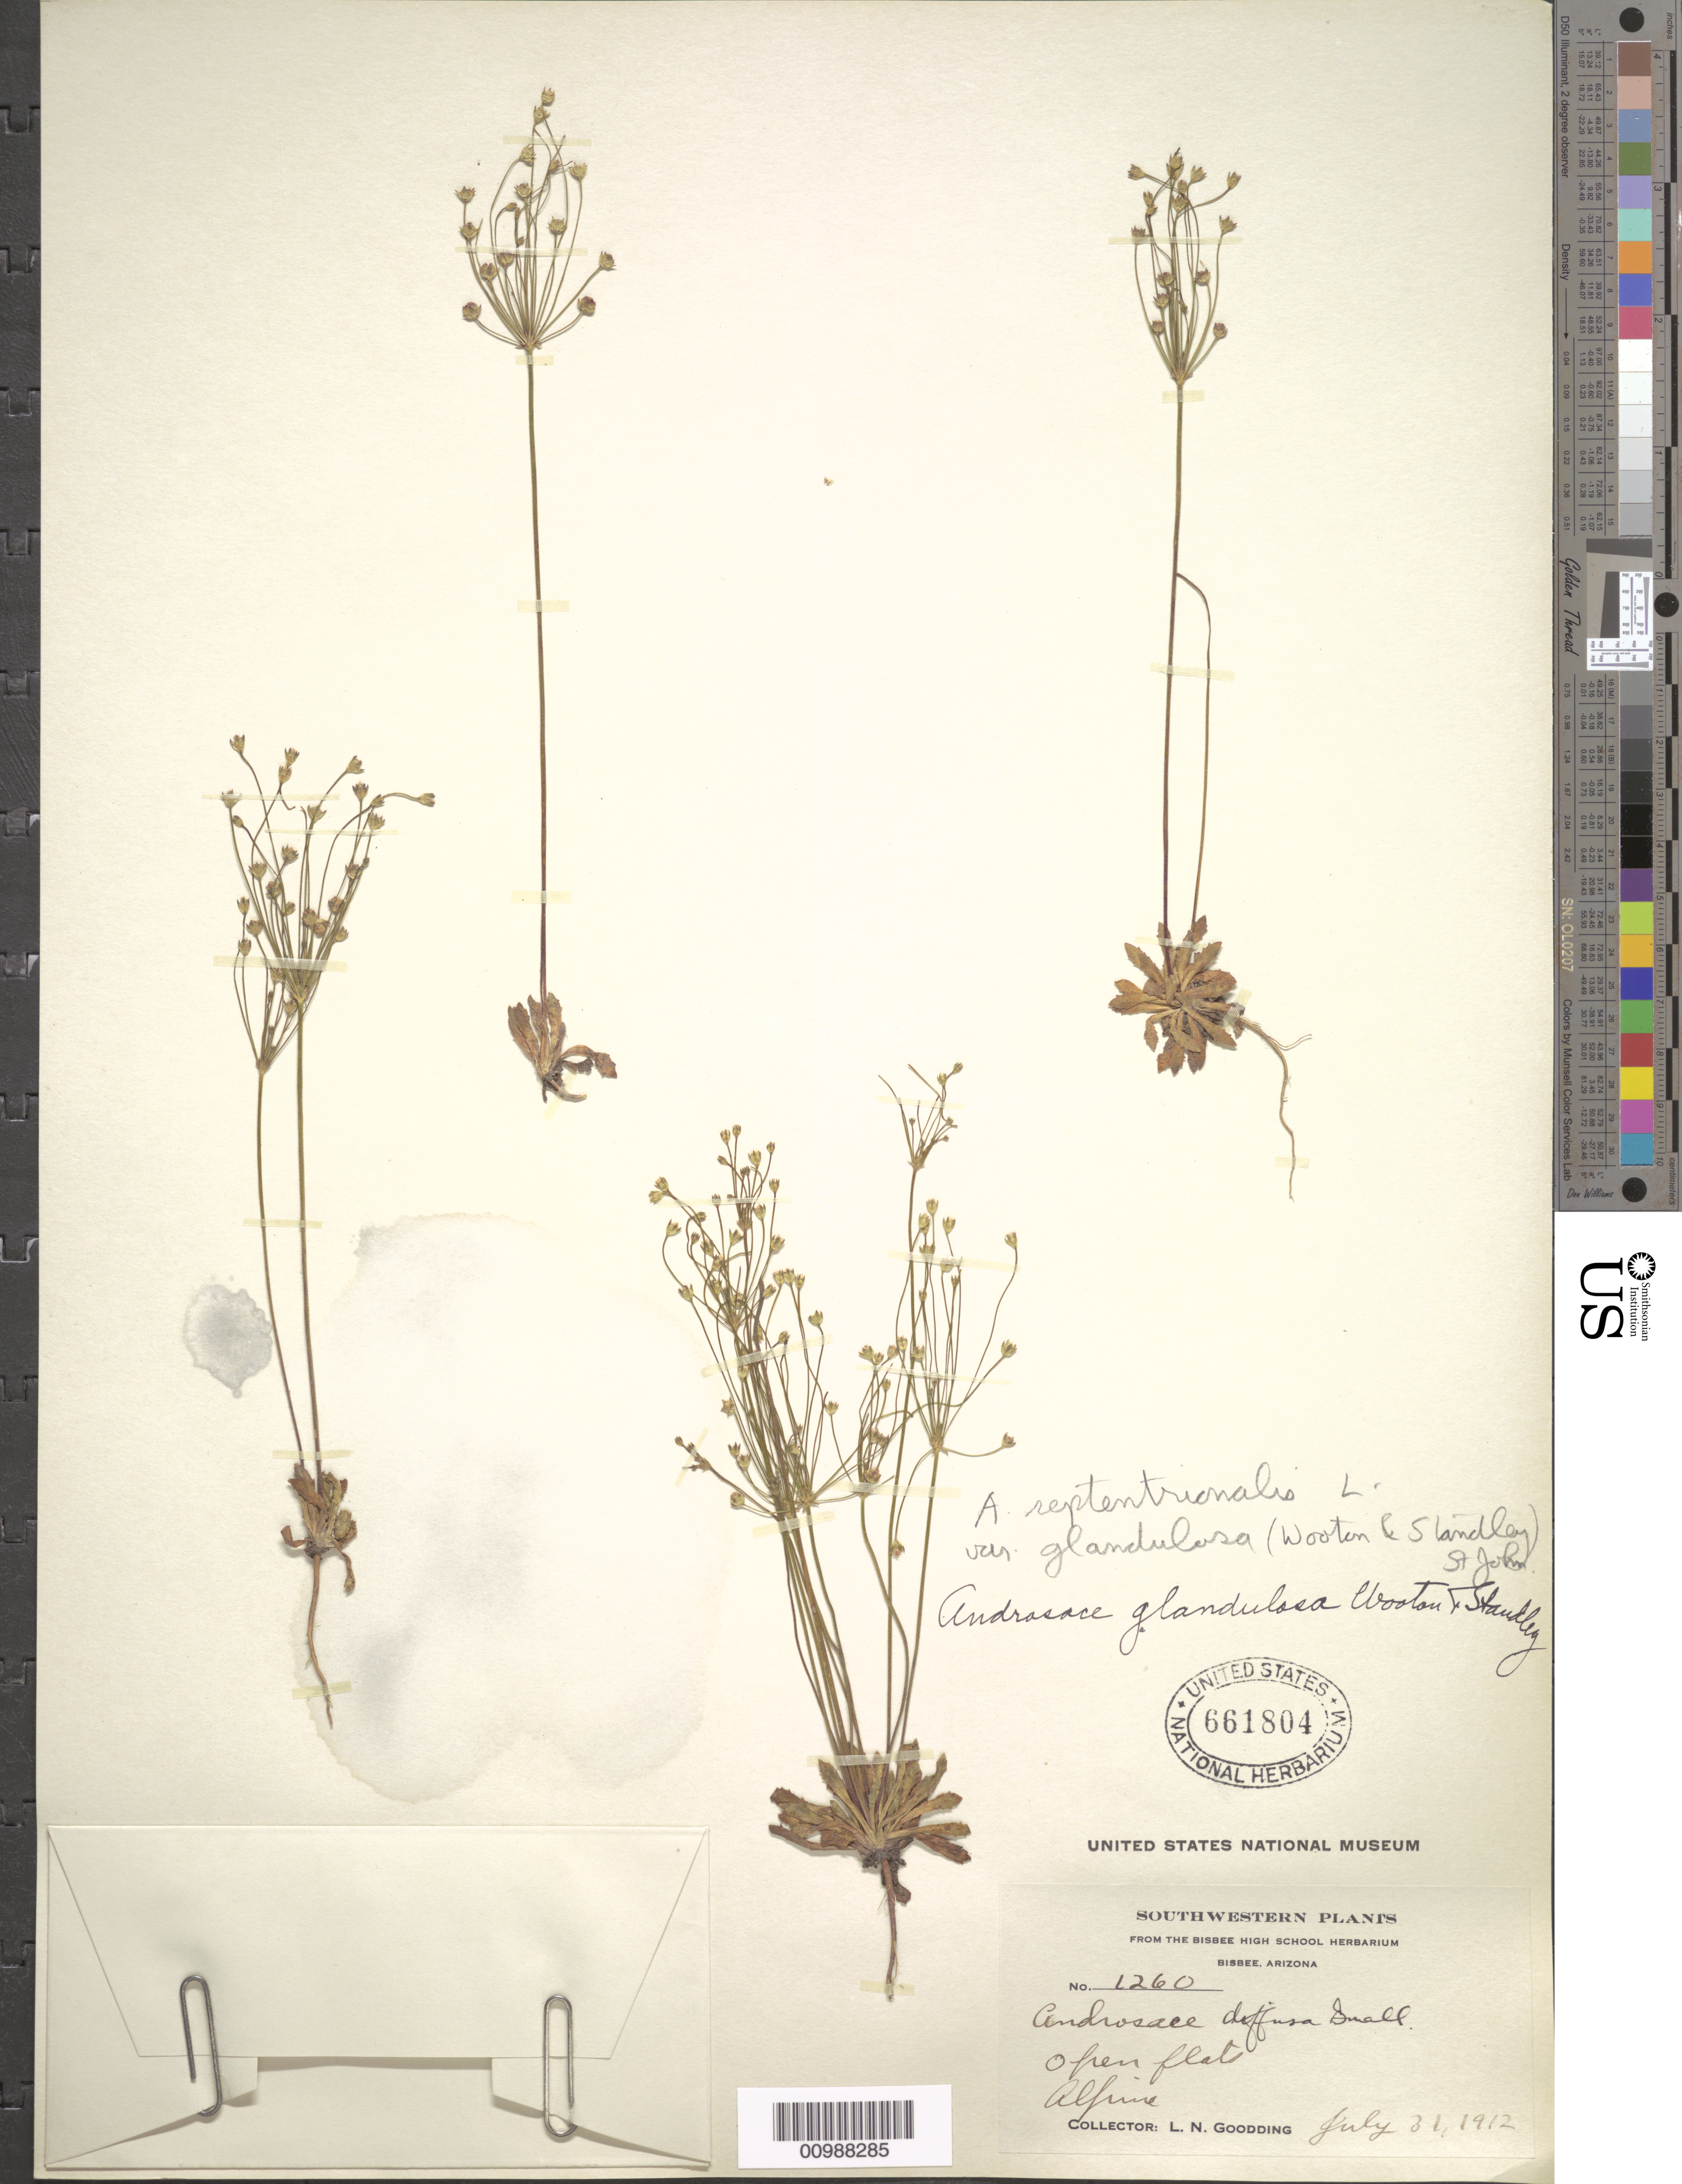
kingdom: Plantae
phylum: Tracheophyta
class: Magnoliopsida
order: Ericales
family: Primulaceae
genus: Androsace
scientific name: Androsace septentrionalis var. glandulosa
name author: (Wooton & Standl.) H. St. John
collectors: L. N. Goodding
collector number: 1260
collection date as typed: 31 Jul 1912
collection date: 1912-07-31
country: United States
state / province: Arizona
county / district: Apache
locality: Open flat, Alpine.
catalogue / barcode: US 661804